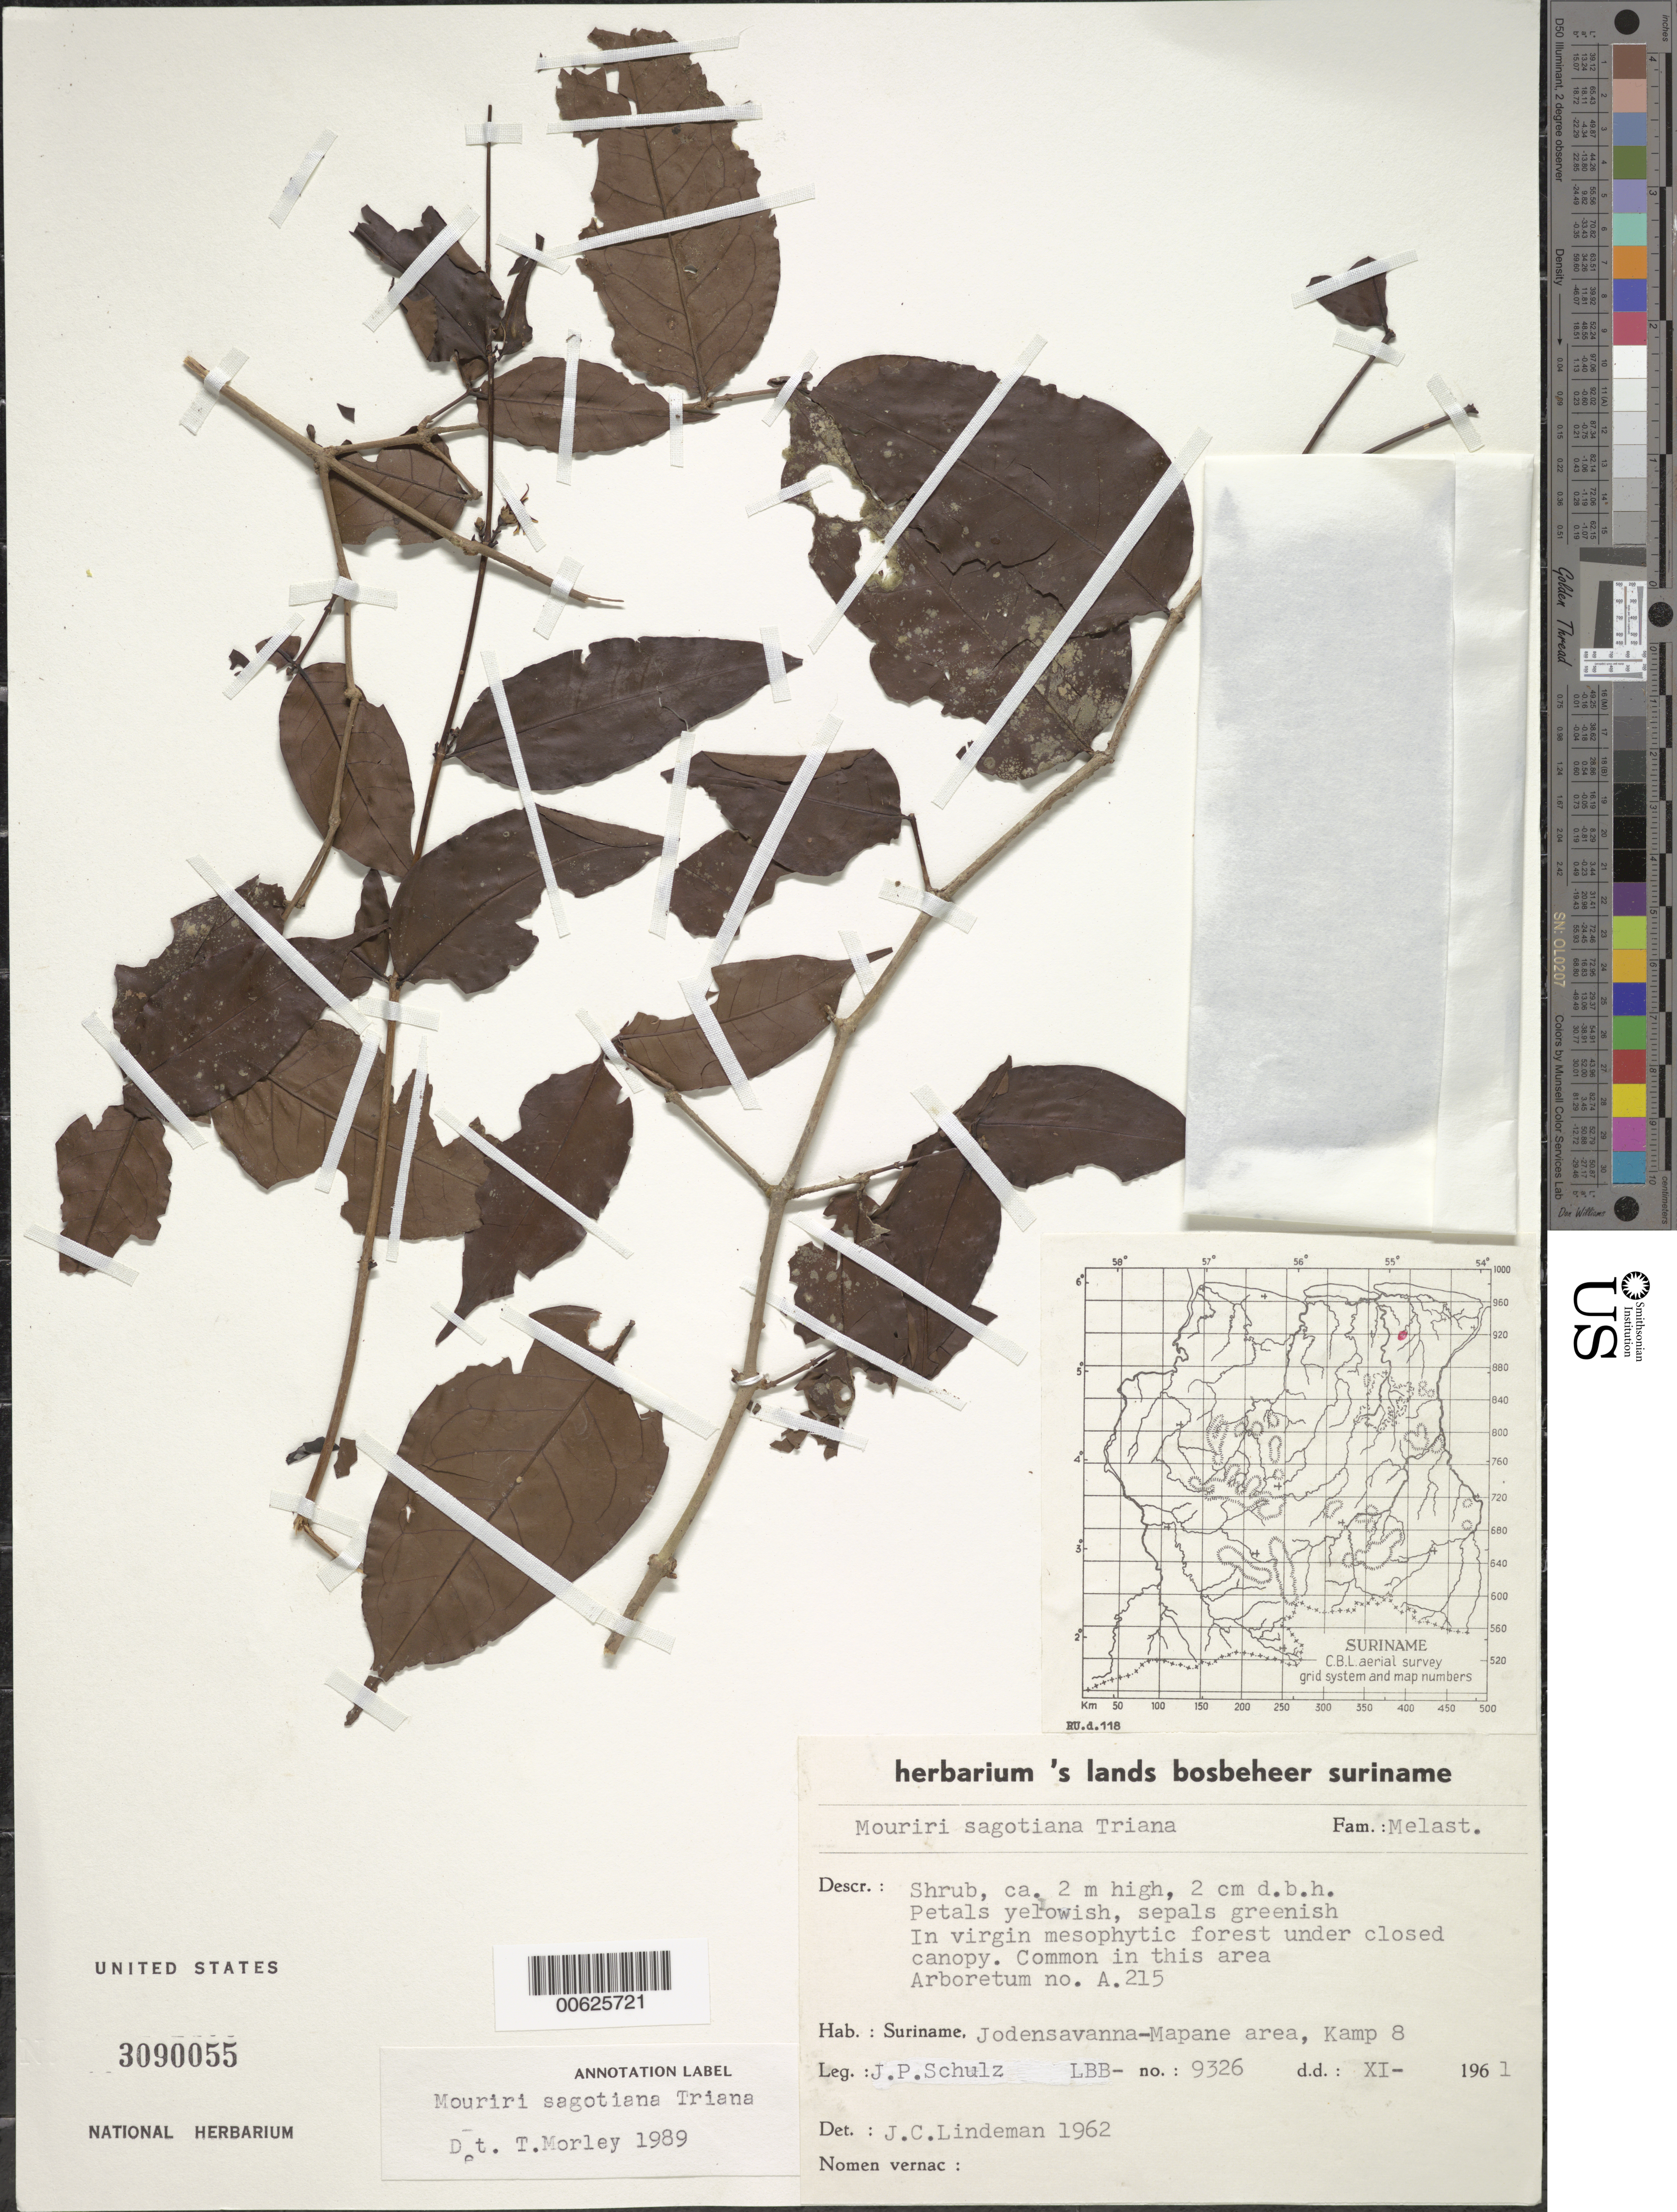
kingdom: Plantae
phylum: Tracheophyta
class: Magnoliopsida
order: Myrtales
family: Melastomataceae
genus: Mouriri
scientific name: Mouriri sagotiana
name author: Triana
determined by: Morley, T.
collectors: J. P. Schulz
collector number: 9326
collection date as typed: Nov-61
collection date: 1961-11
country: Suriname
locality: Jodensavanne-Mapane kreek area (SURINAMEe R.), near Camp 8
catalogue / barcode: US 3090055